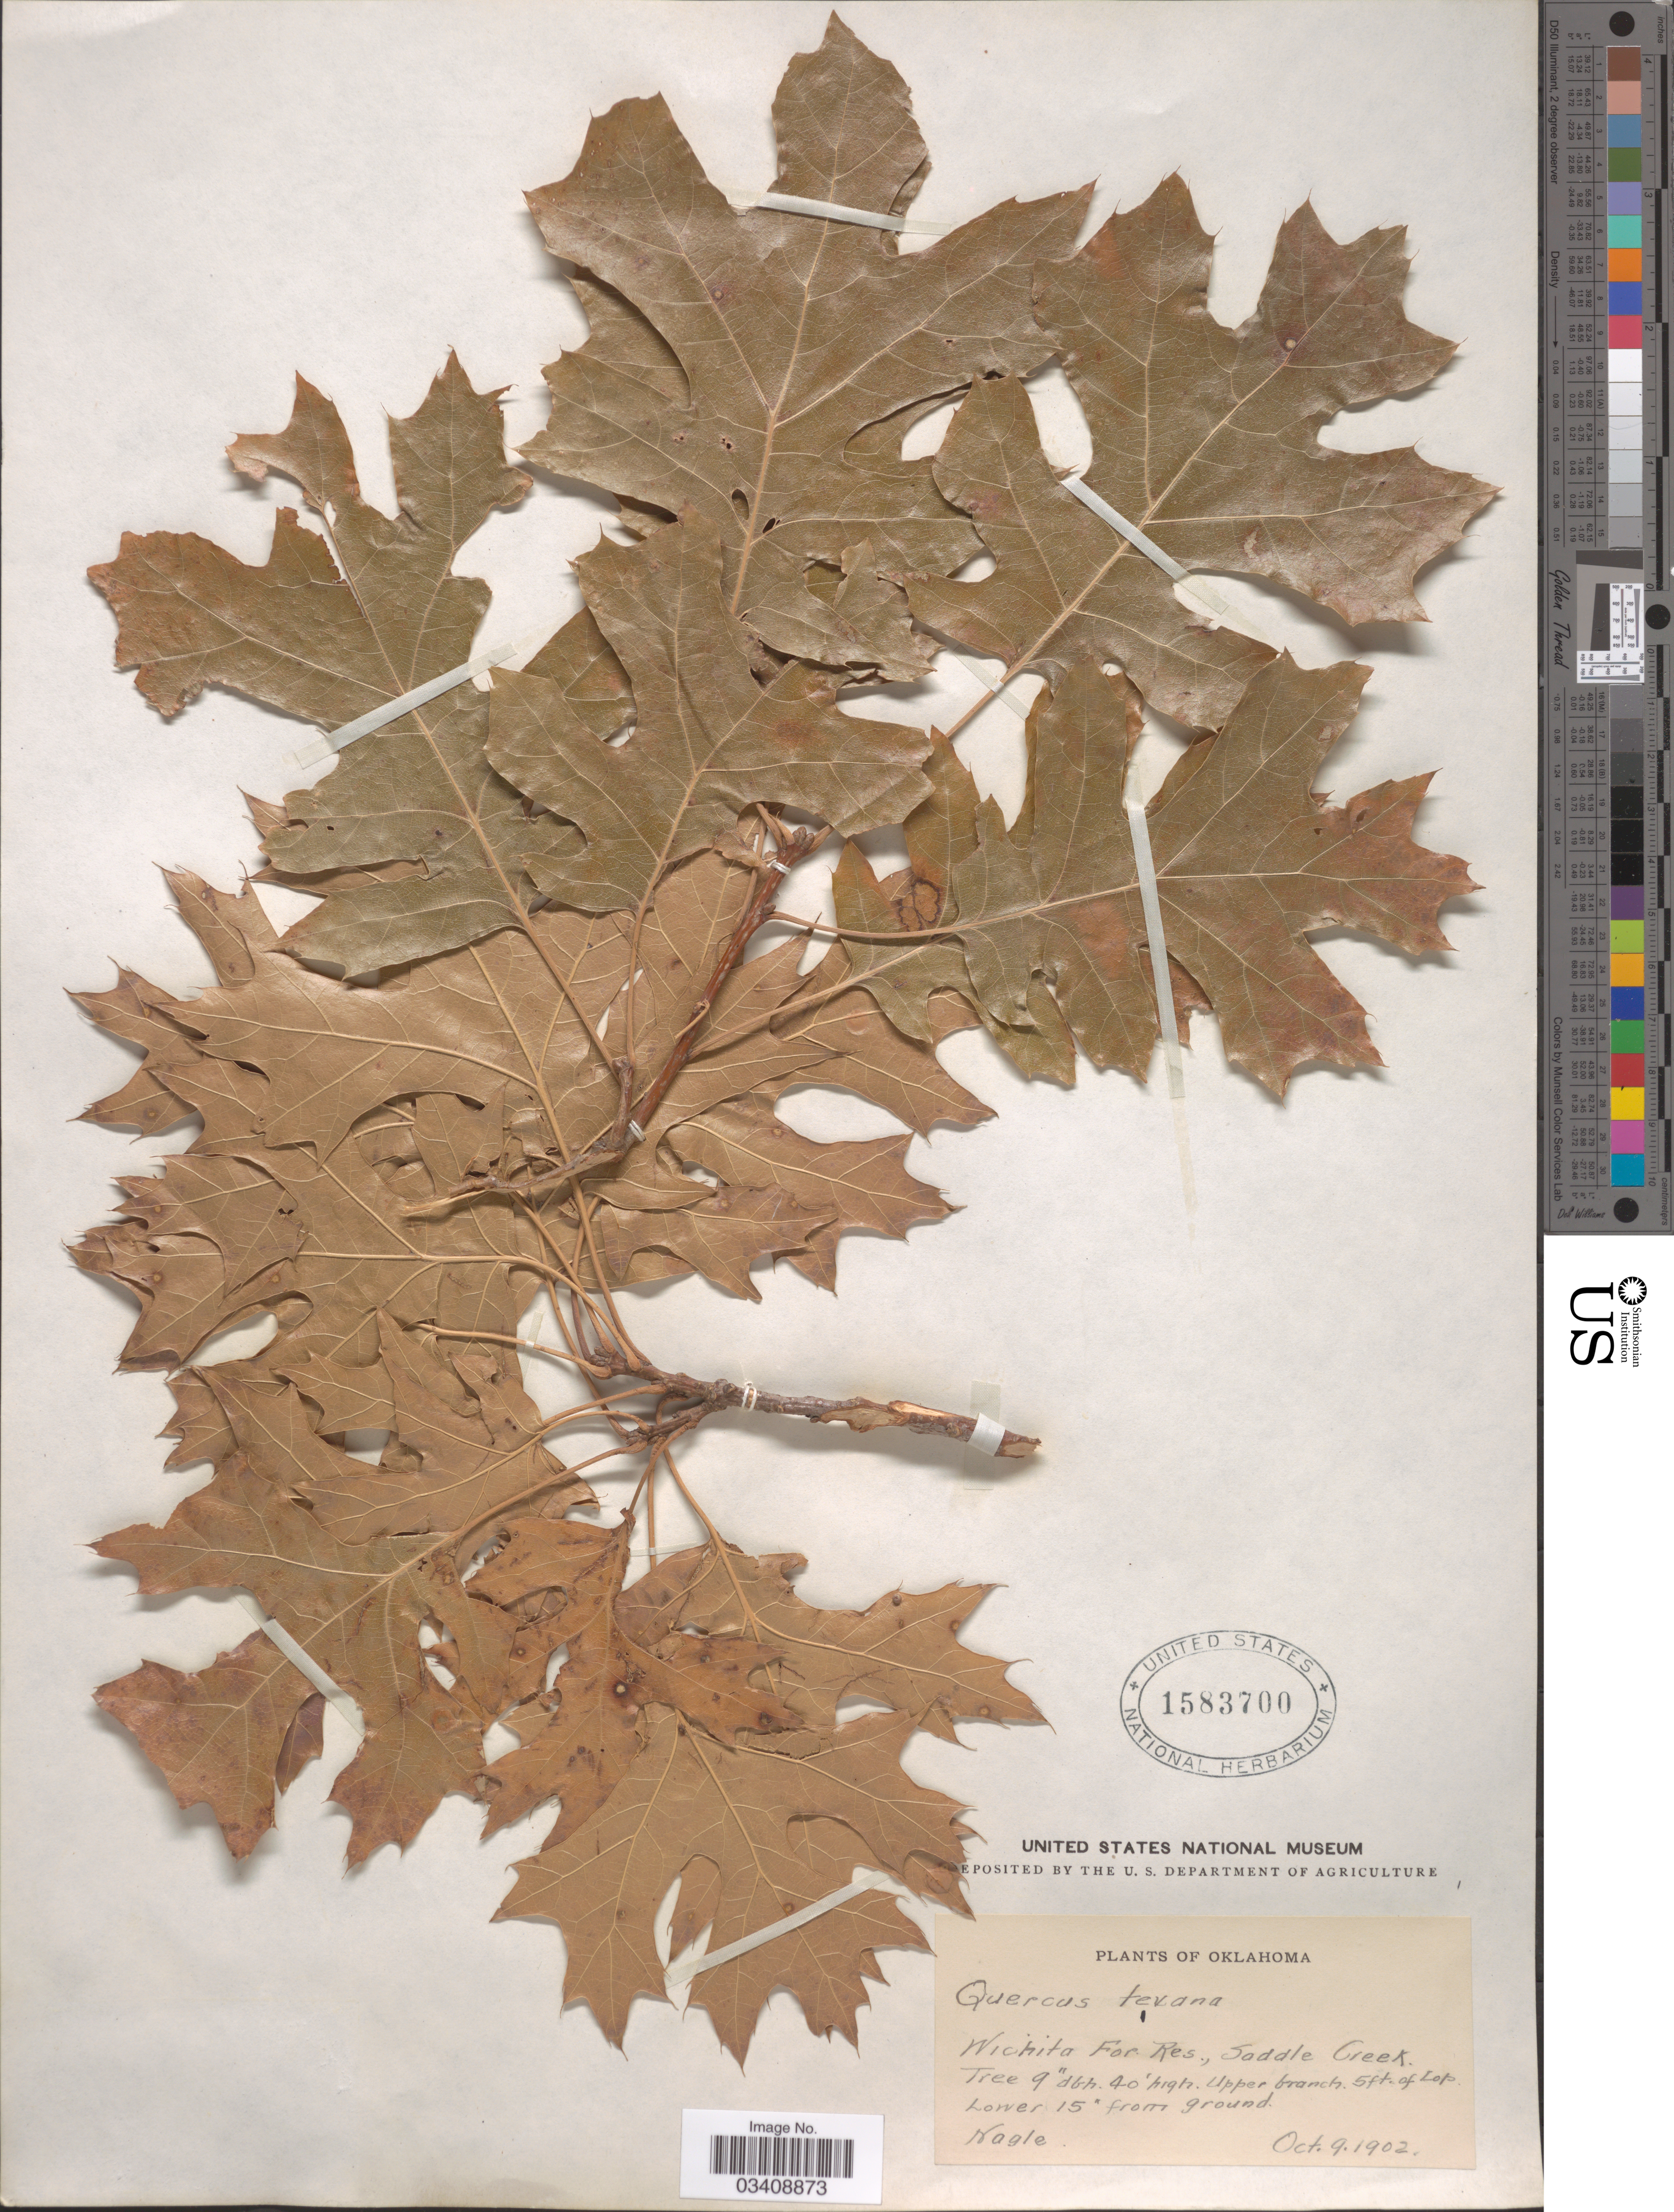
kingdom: Plantae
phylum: Tracheophyta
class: Magnoliopsida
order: Fagales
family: Fagaceae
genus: Quercus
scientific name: Quercus texana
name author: Buckley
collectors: Nagle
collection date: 1902-10-09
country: United States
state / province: Oklahoma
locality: Wichita For. Res., Saddle Creek.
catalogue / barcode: US 1583700